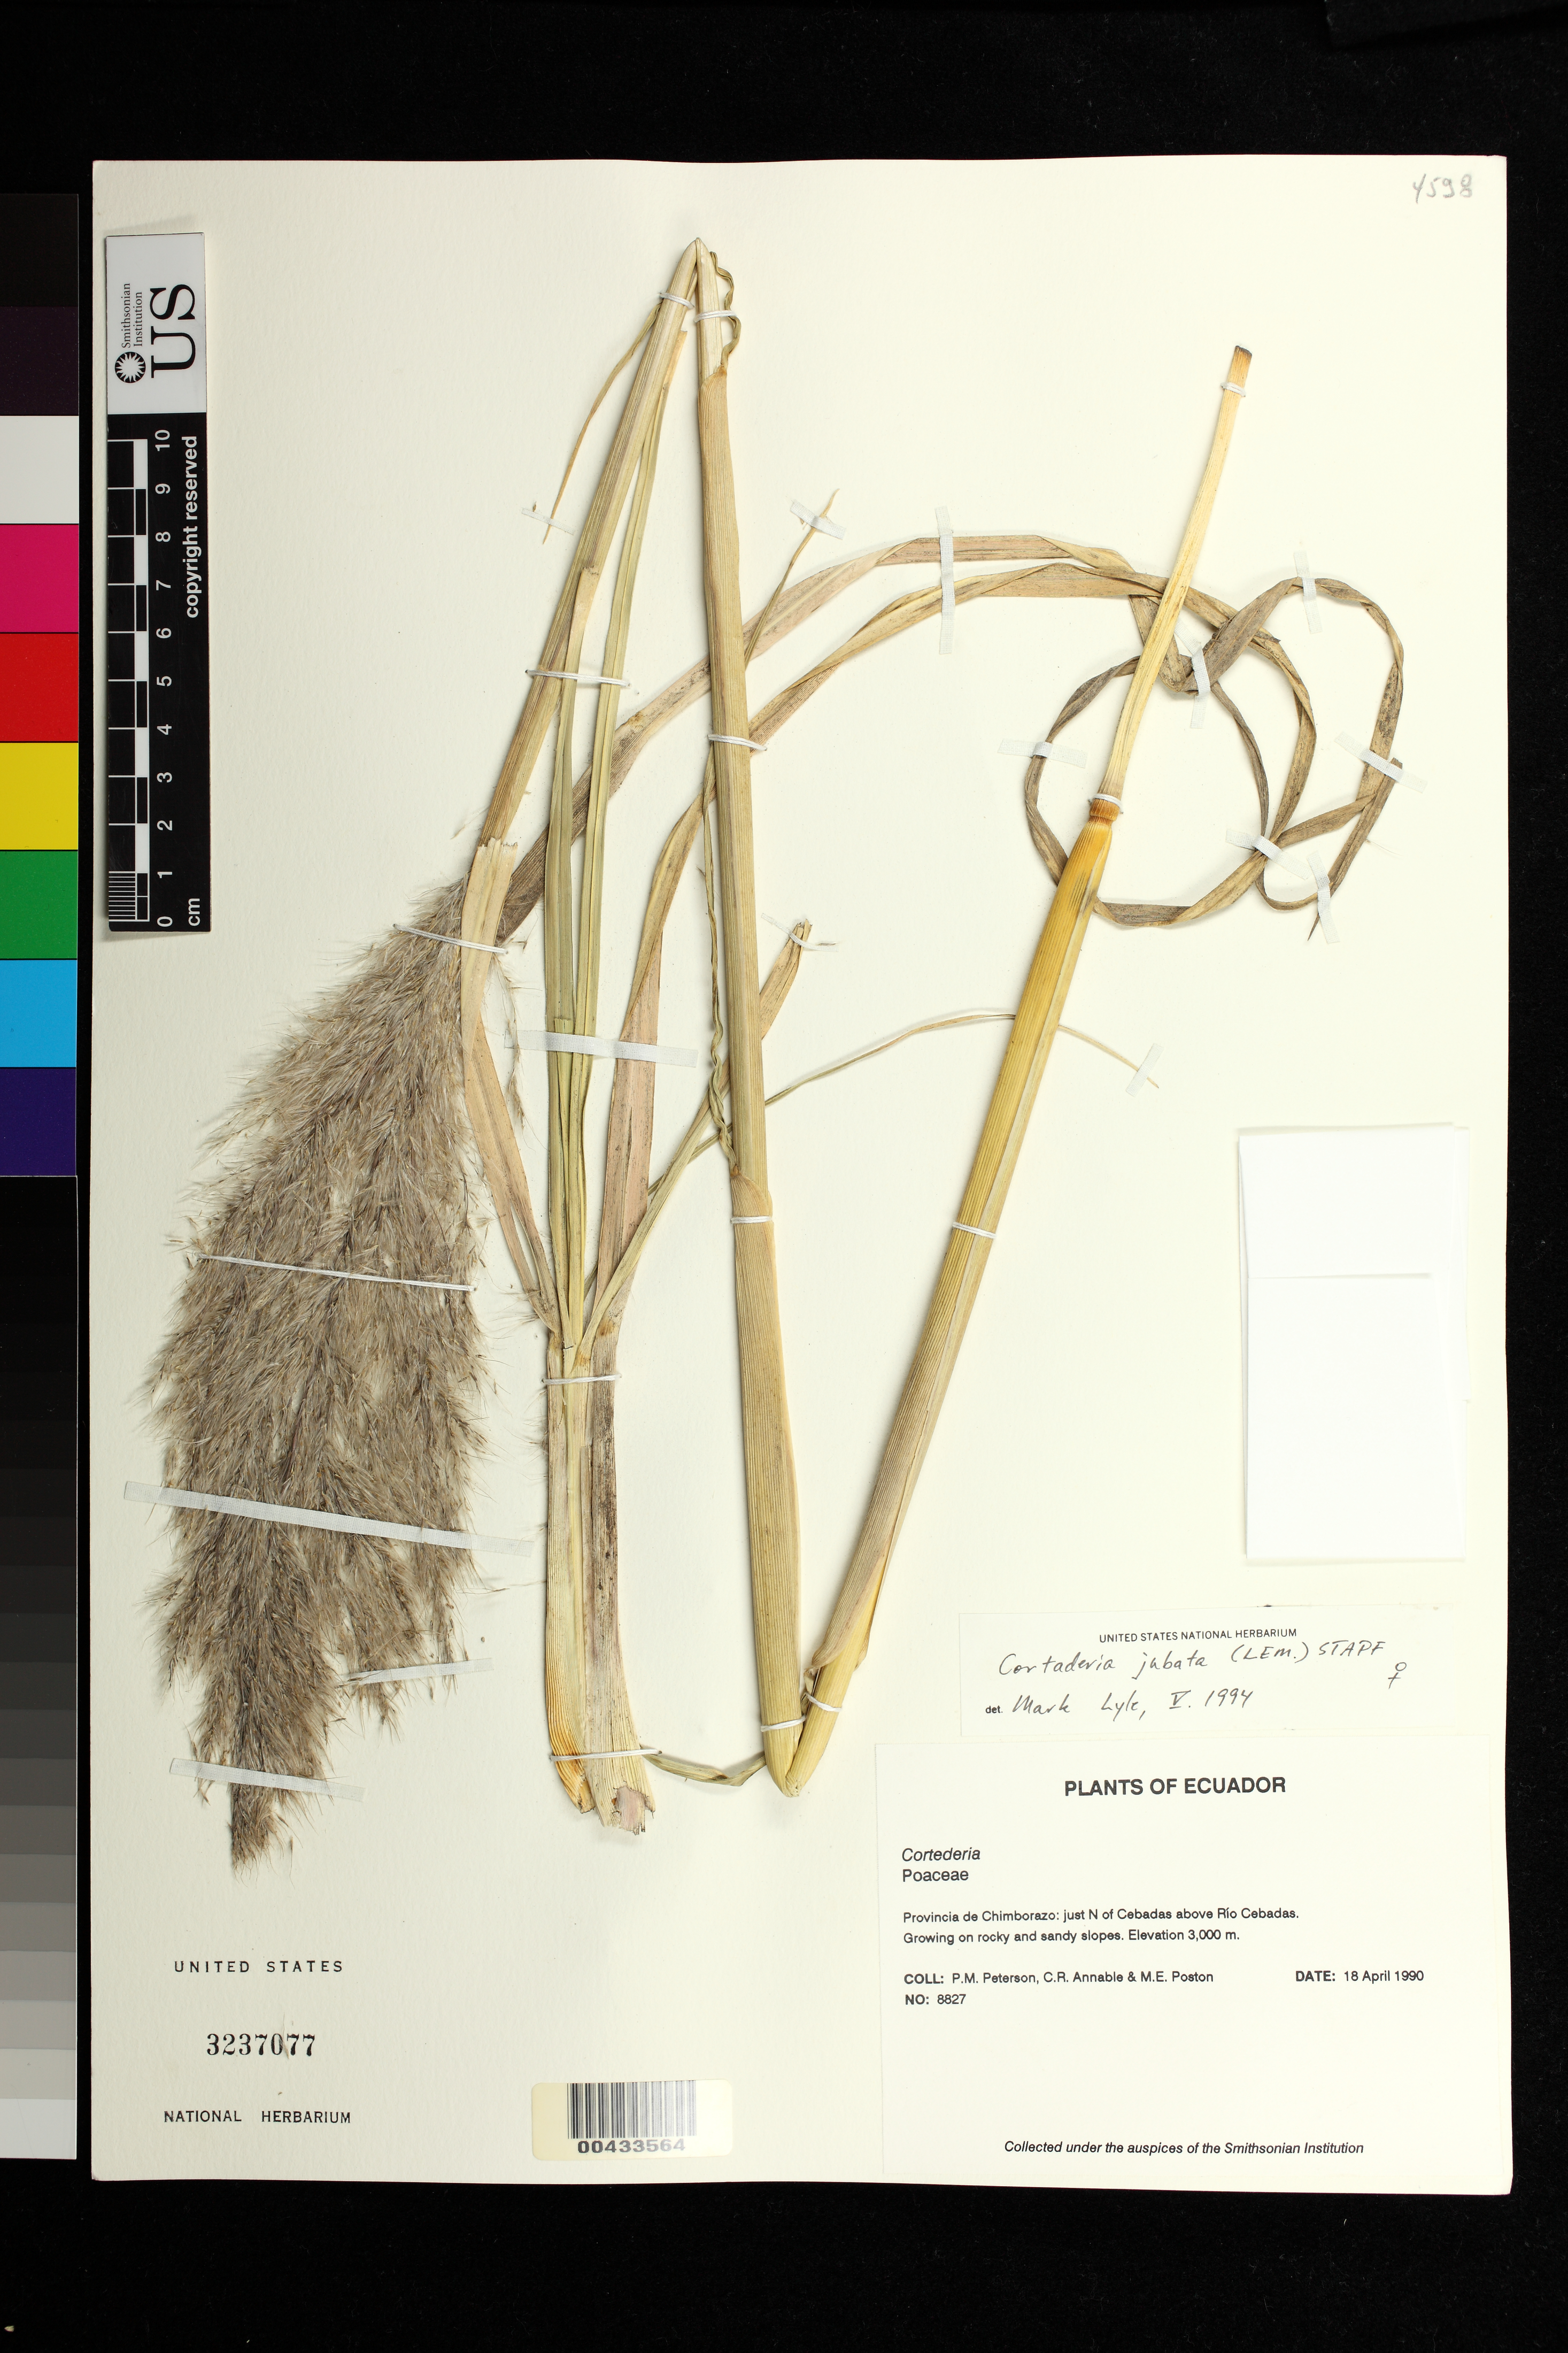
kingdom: Plantae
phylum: Tracheophyta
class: Liliopsida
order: Poales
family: Poaceae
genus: Cortaderia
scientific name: Cortaderia jubata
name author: (Lemoine) Stapf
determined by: Lyle, M.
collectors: P. M. Peterson, C. R. Annable & M. Poston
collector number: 08827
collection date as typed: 18 Apr 1990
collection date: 1990-04-18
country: Ecuador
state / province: Chimborazo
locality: Just N of Cebadas above Rio Cebadas.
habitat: Growing on rocky and sandy slopes.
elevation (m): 3000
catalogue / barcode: US 3237077